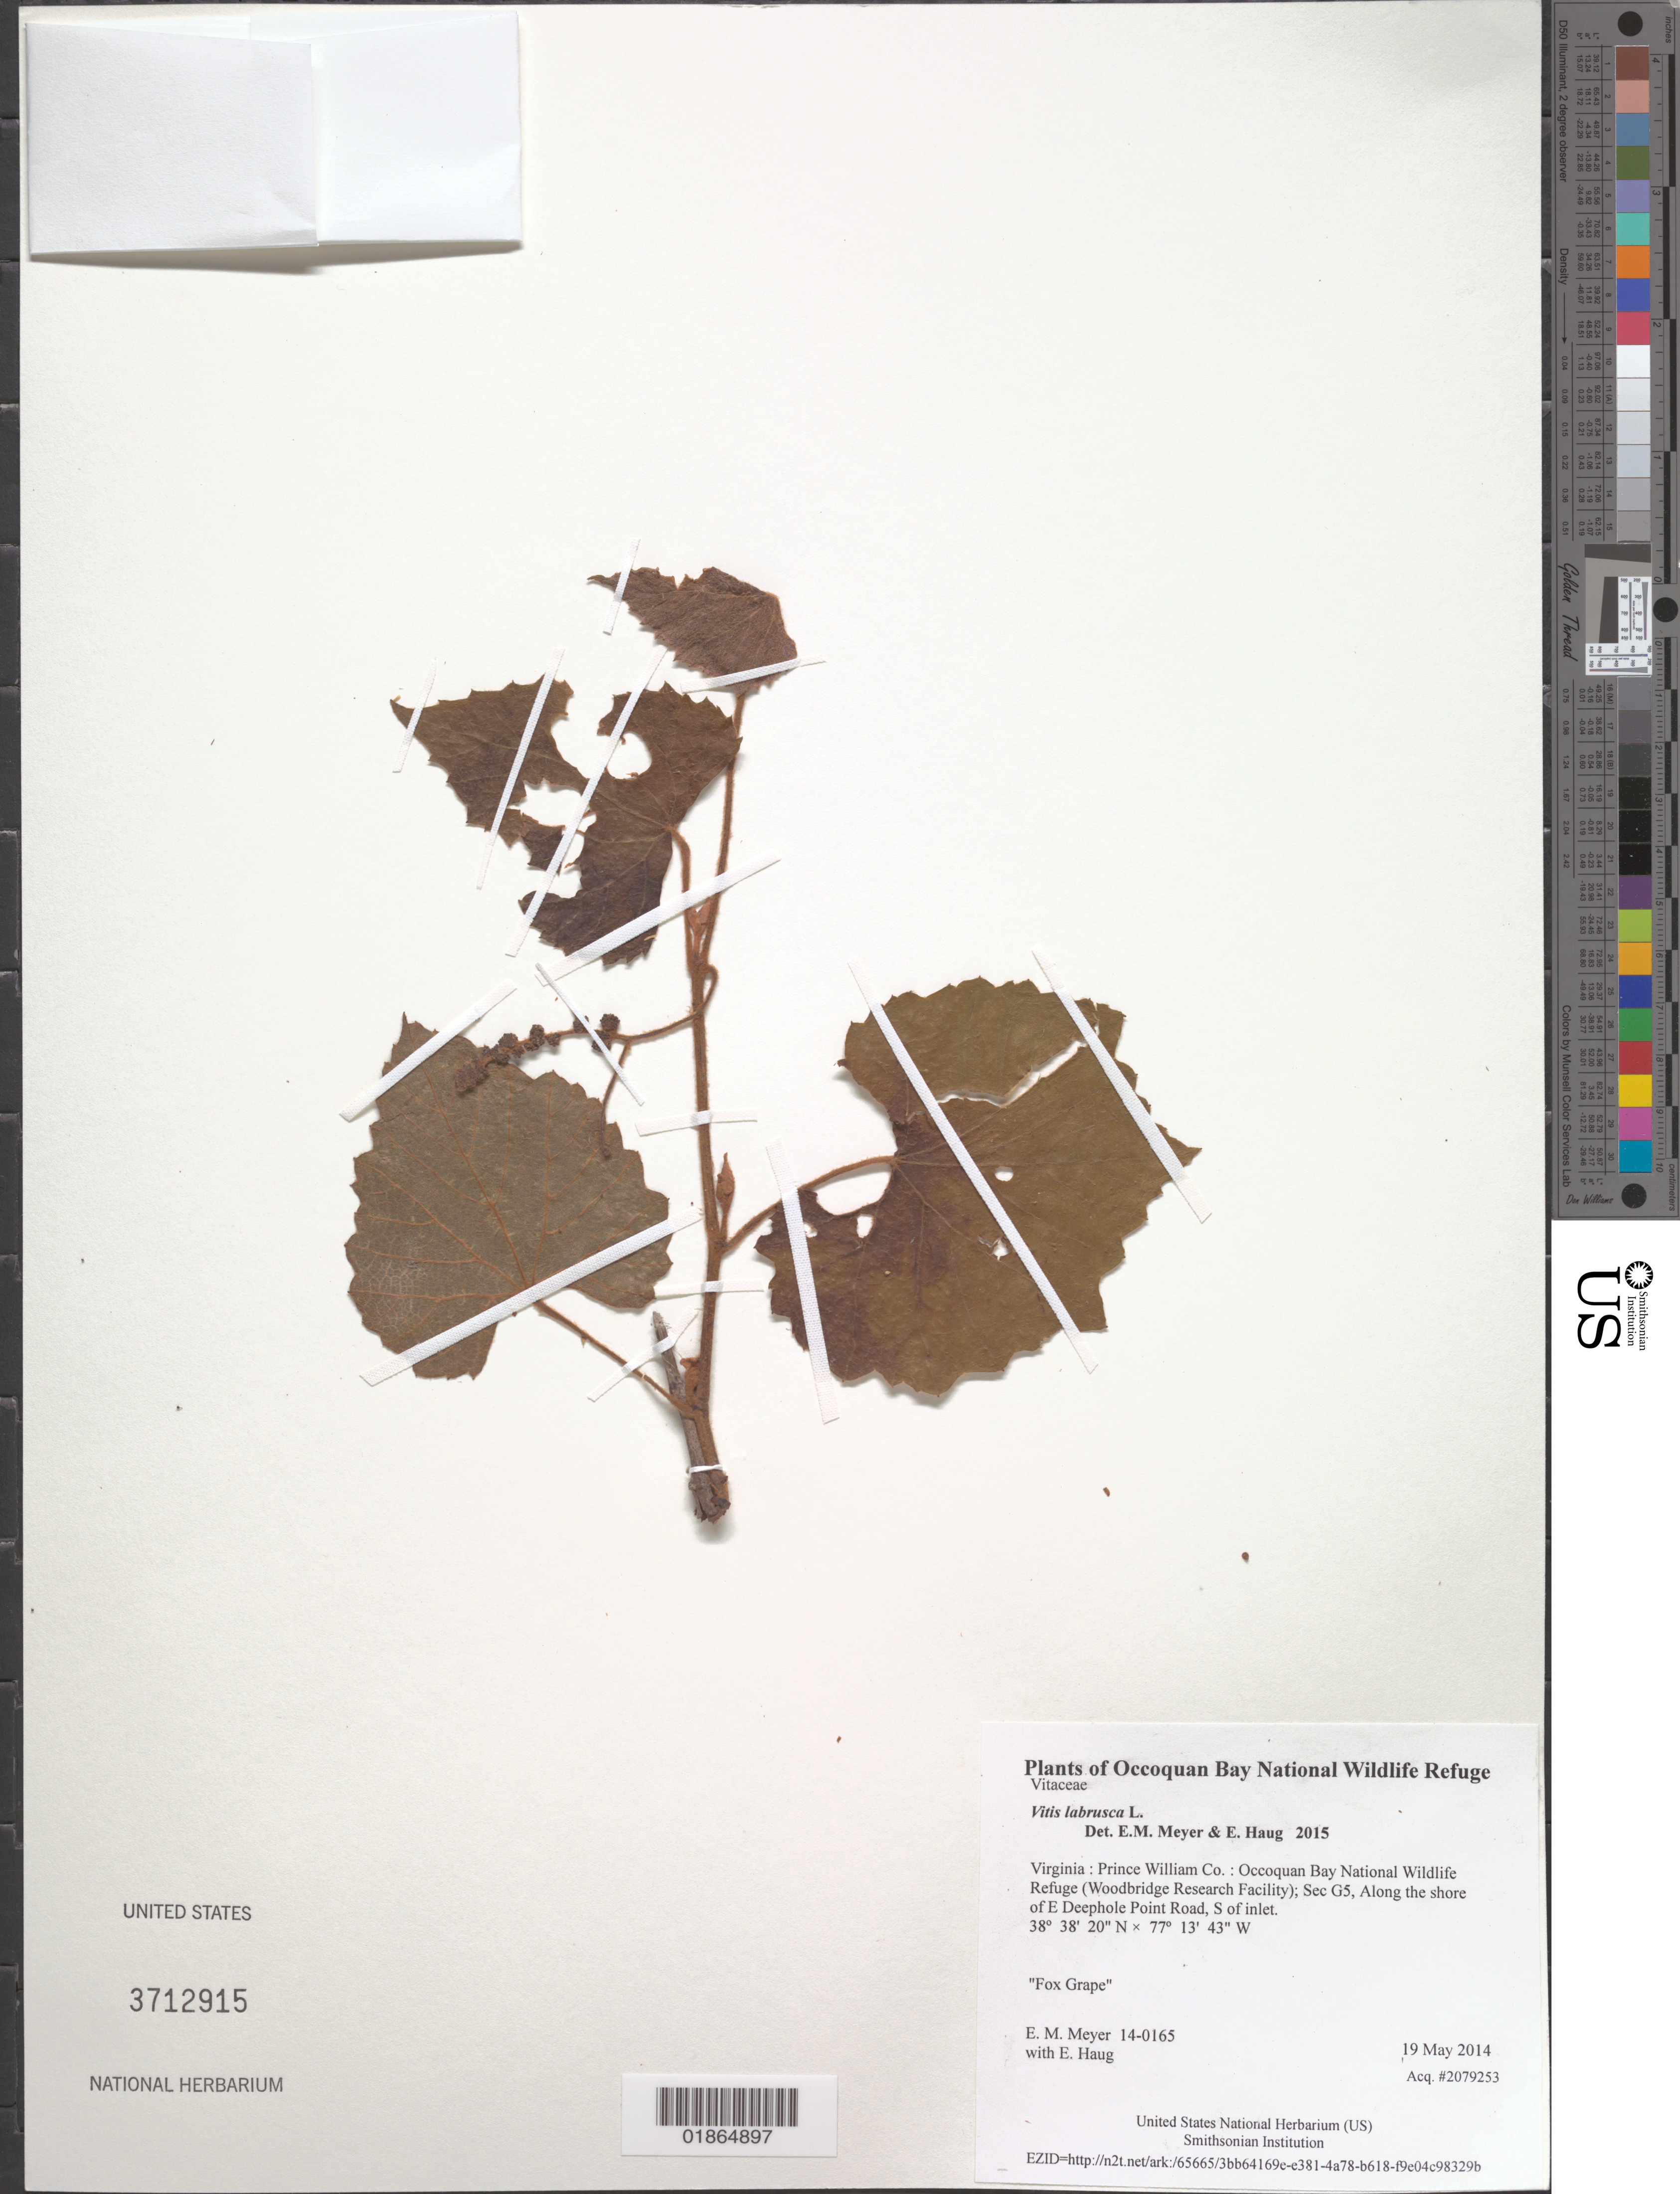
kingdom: Plantae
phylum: Tracheophyta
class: Magnoliopsida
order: Vitales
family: Vitaceae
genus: Vitis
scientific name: Vitis labrusca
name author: L.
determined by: Meyer, E. M.; Haug, E.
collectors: E. M. Meyer & E. Haug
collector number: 14-0165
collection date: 2014-05-19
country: United States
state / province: Virginia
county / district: Prince William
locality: Occoquan Bay National Wildlife Refuge (Woodbridge Research Facility); Sec G5, Along the shore of E Deephole Point Road, S of inlet.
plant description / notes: Fox Grape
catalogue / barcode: US 3712915